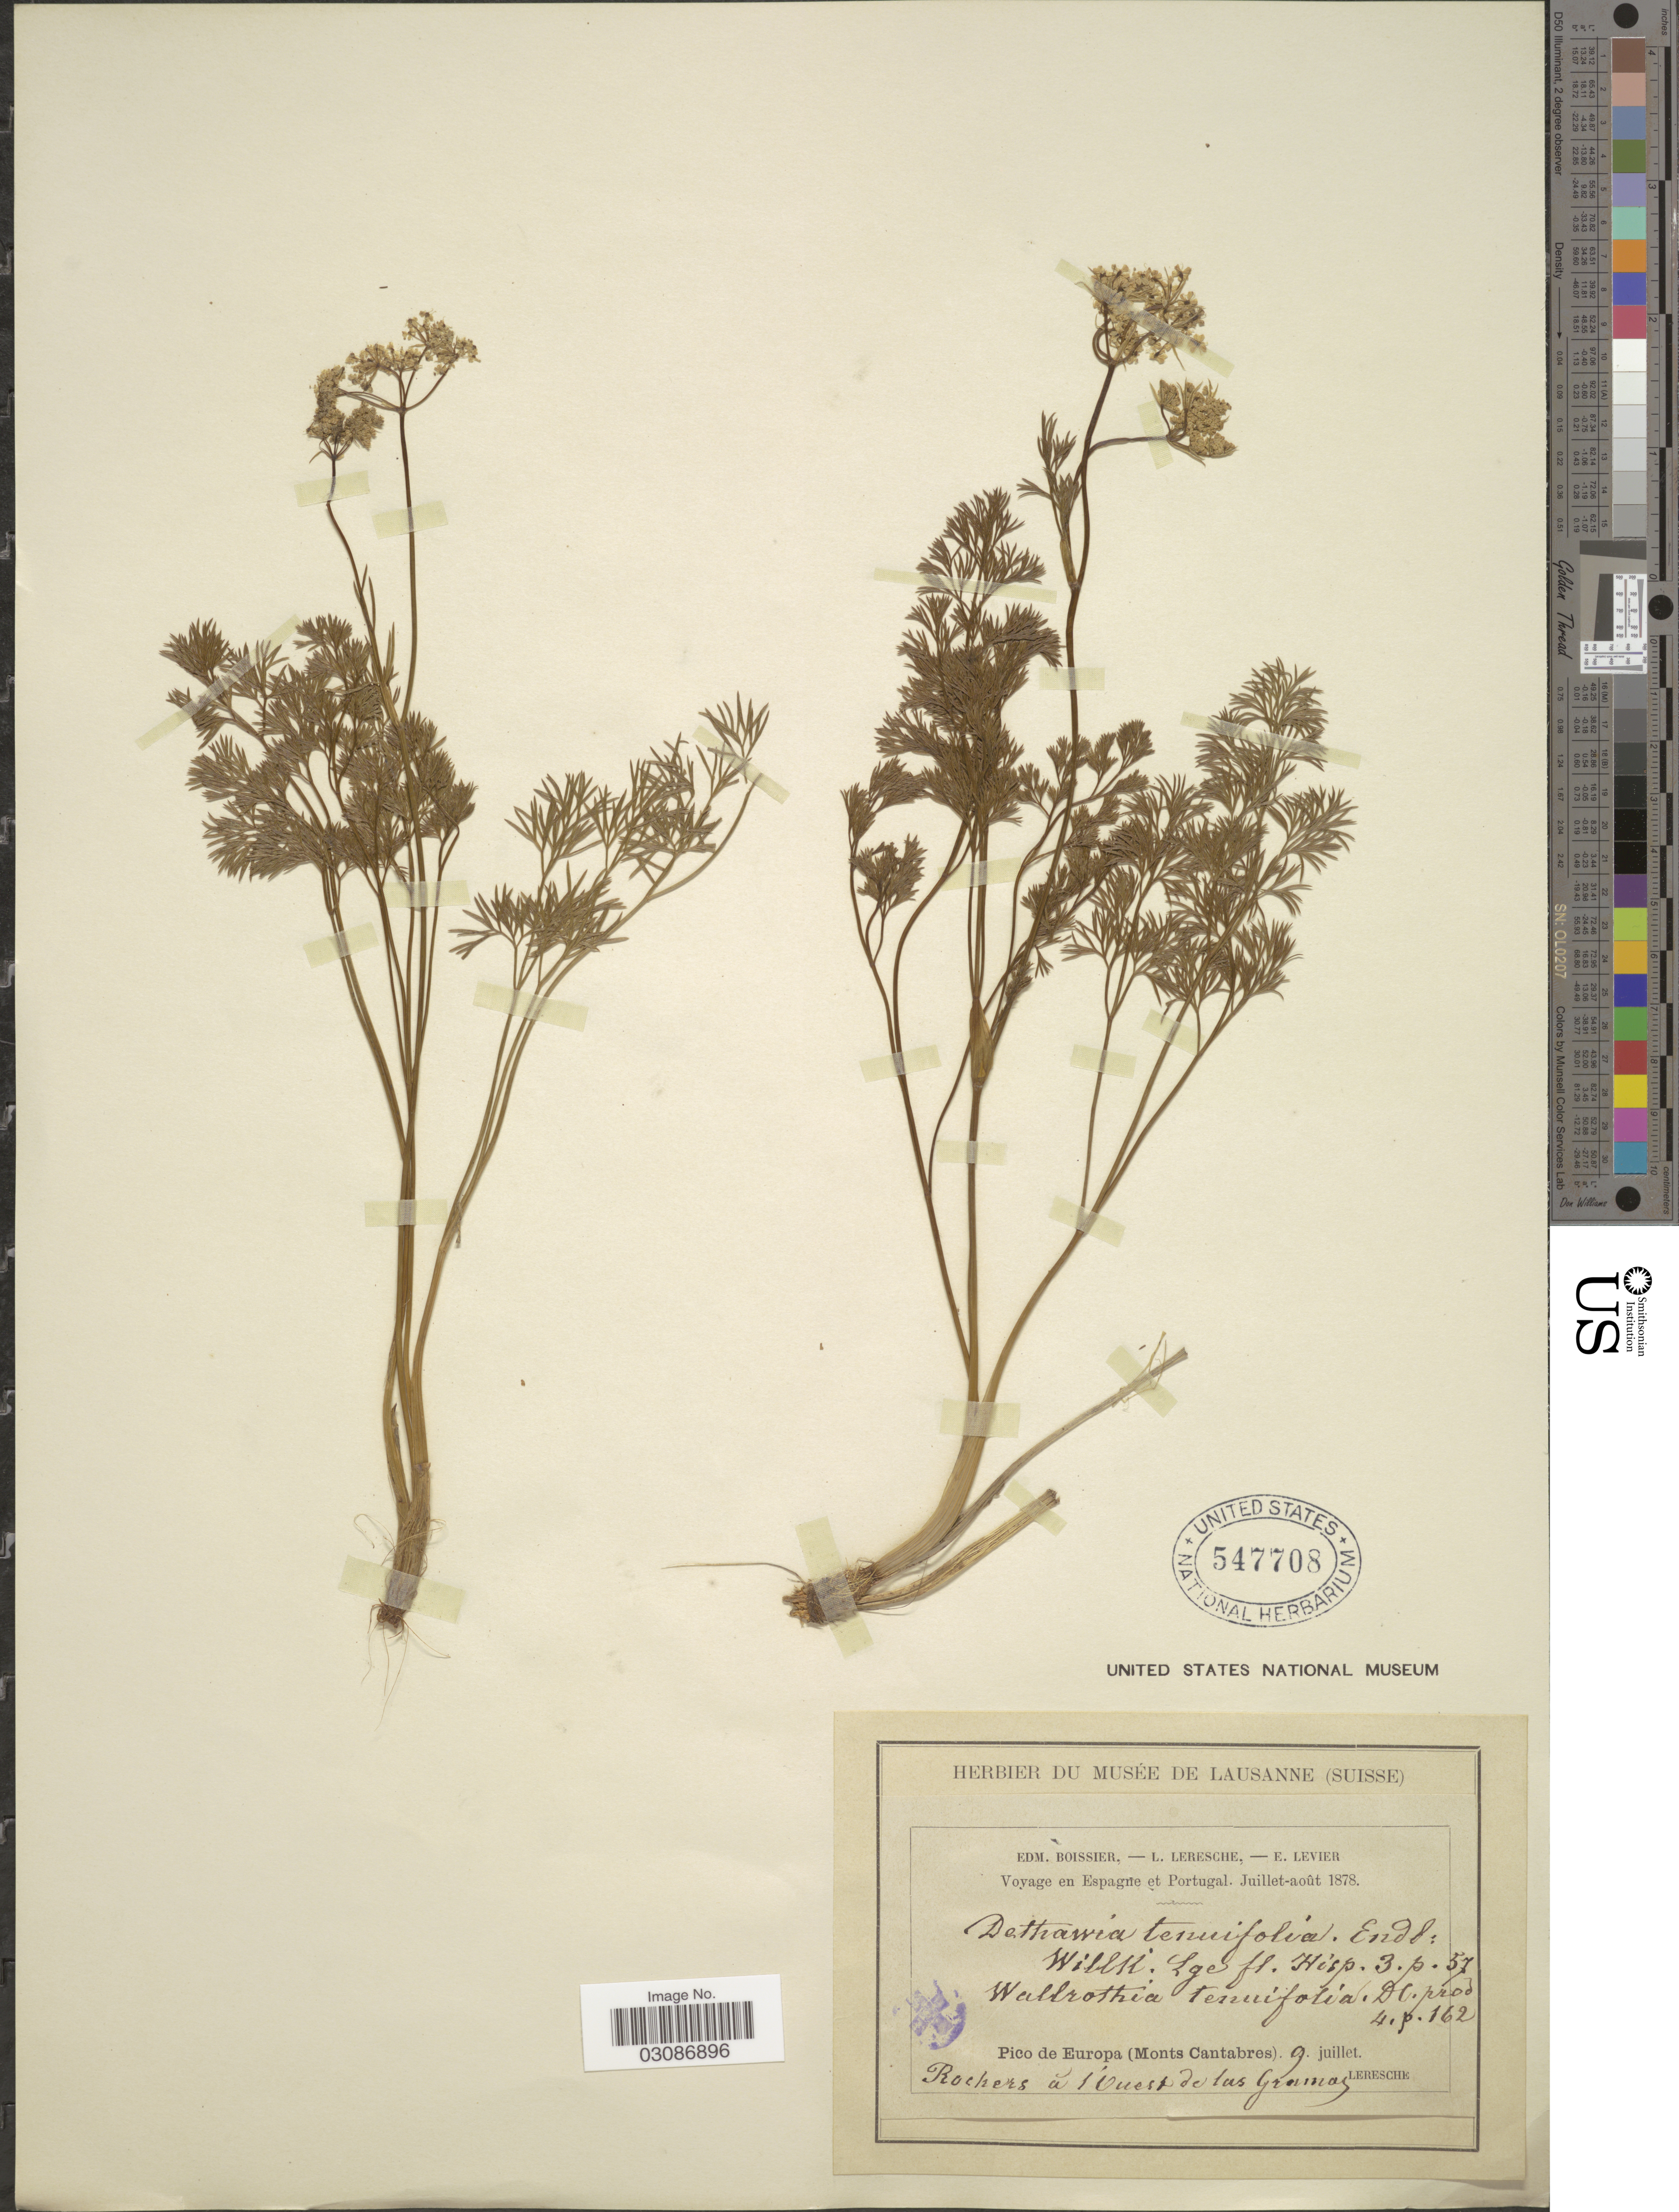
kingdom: Plantae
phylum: Tracheophyta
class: Magnoliopsida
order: Apiales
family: Apiaceae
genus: Dethawia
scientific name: Dethawia splendens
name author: (Lapeyr.) Kerguélen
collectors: P. Boissier, L. Leresche & É. Levier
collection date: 1878-07-09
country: Spain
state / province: Cantabria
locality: Pico de Europa (Monts Cantabres). Rochers á l'Ouest de las Gramós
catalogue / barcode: US 547708